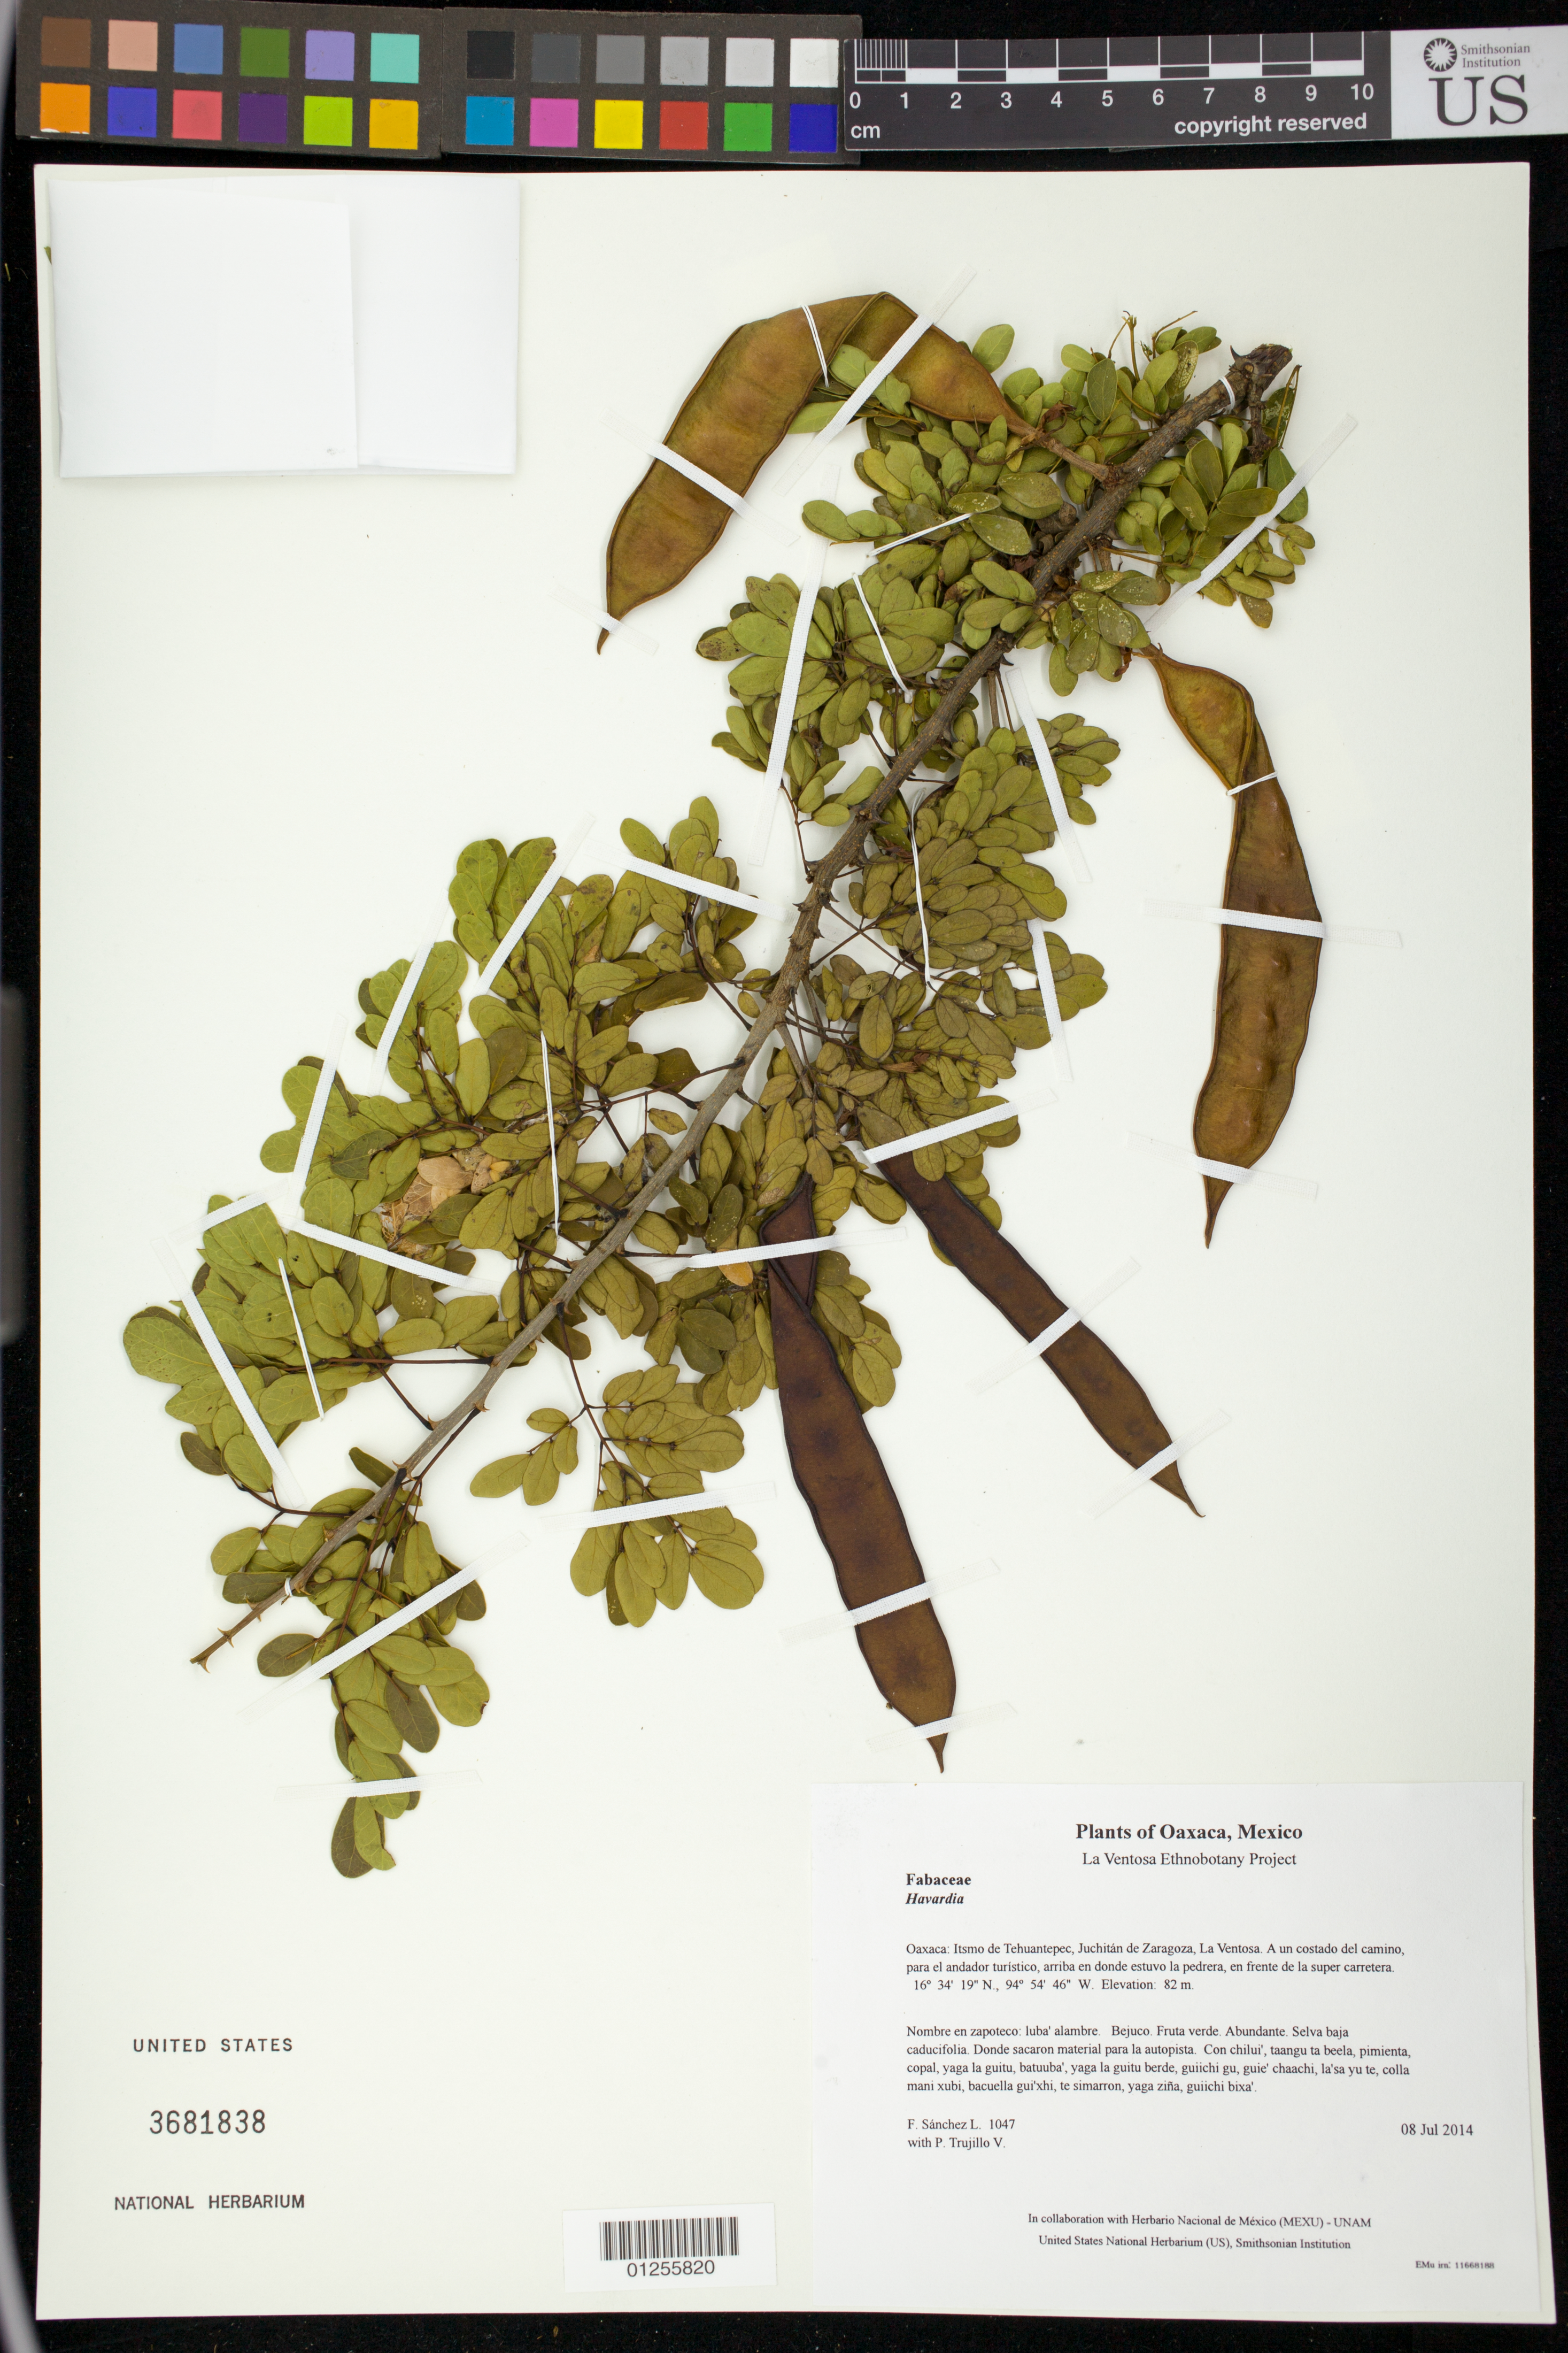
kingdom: Plantae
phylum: Tracheophyta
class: Magnoliopsida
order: Fabales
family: Fabaceae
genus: Havardia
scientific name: Havardia platyloba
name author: (Bertero ex DC.) Britton & Rose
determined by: Acevedo-Rodríguez, P., (BOT), Smithsonian Institution - National Museum of Natural History (UNITED STATES)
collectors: F. Sánchez L. & P. Trujillo V.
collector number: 1047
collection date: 2014-07-08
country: Mexico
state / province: Oaxaca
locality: Itsmo de Tehuantepec, Juchitán de Zaragoza, La Ventosa. A un costado del camino, para el andador turístico, arriba en donde estuvo la pedrera, en frente de la super carretera.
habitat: Selva baja caducifolia. Donde sacaron material para la autopista.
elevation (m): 82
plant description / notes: JEBOT, MEXU, SERO, US; Luba'. Cuaananaxhi naga'. Stale.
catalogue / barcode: US 3681838